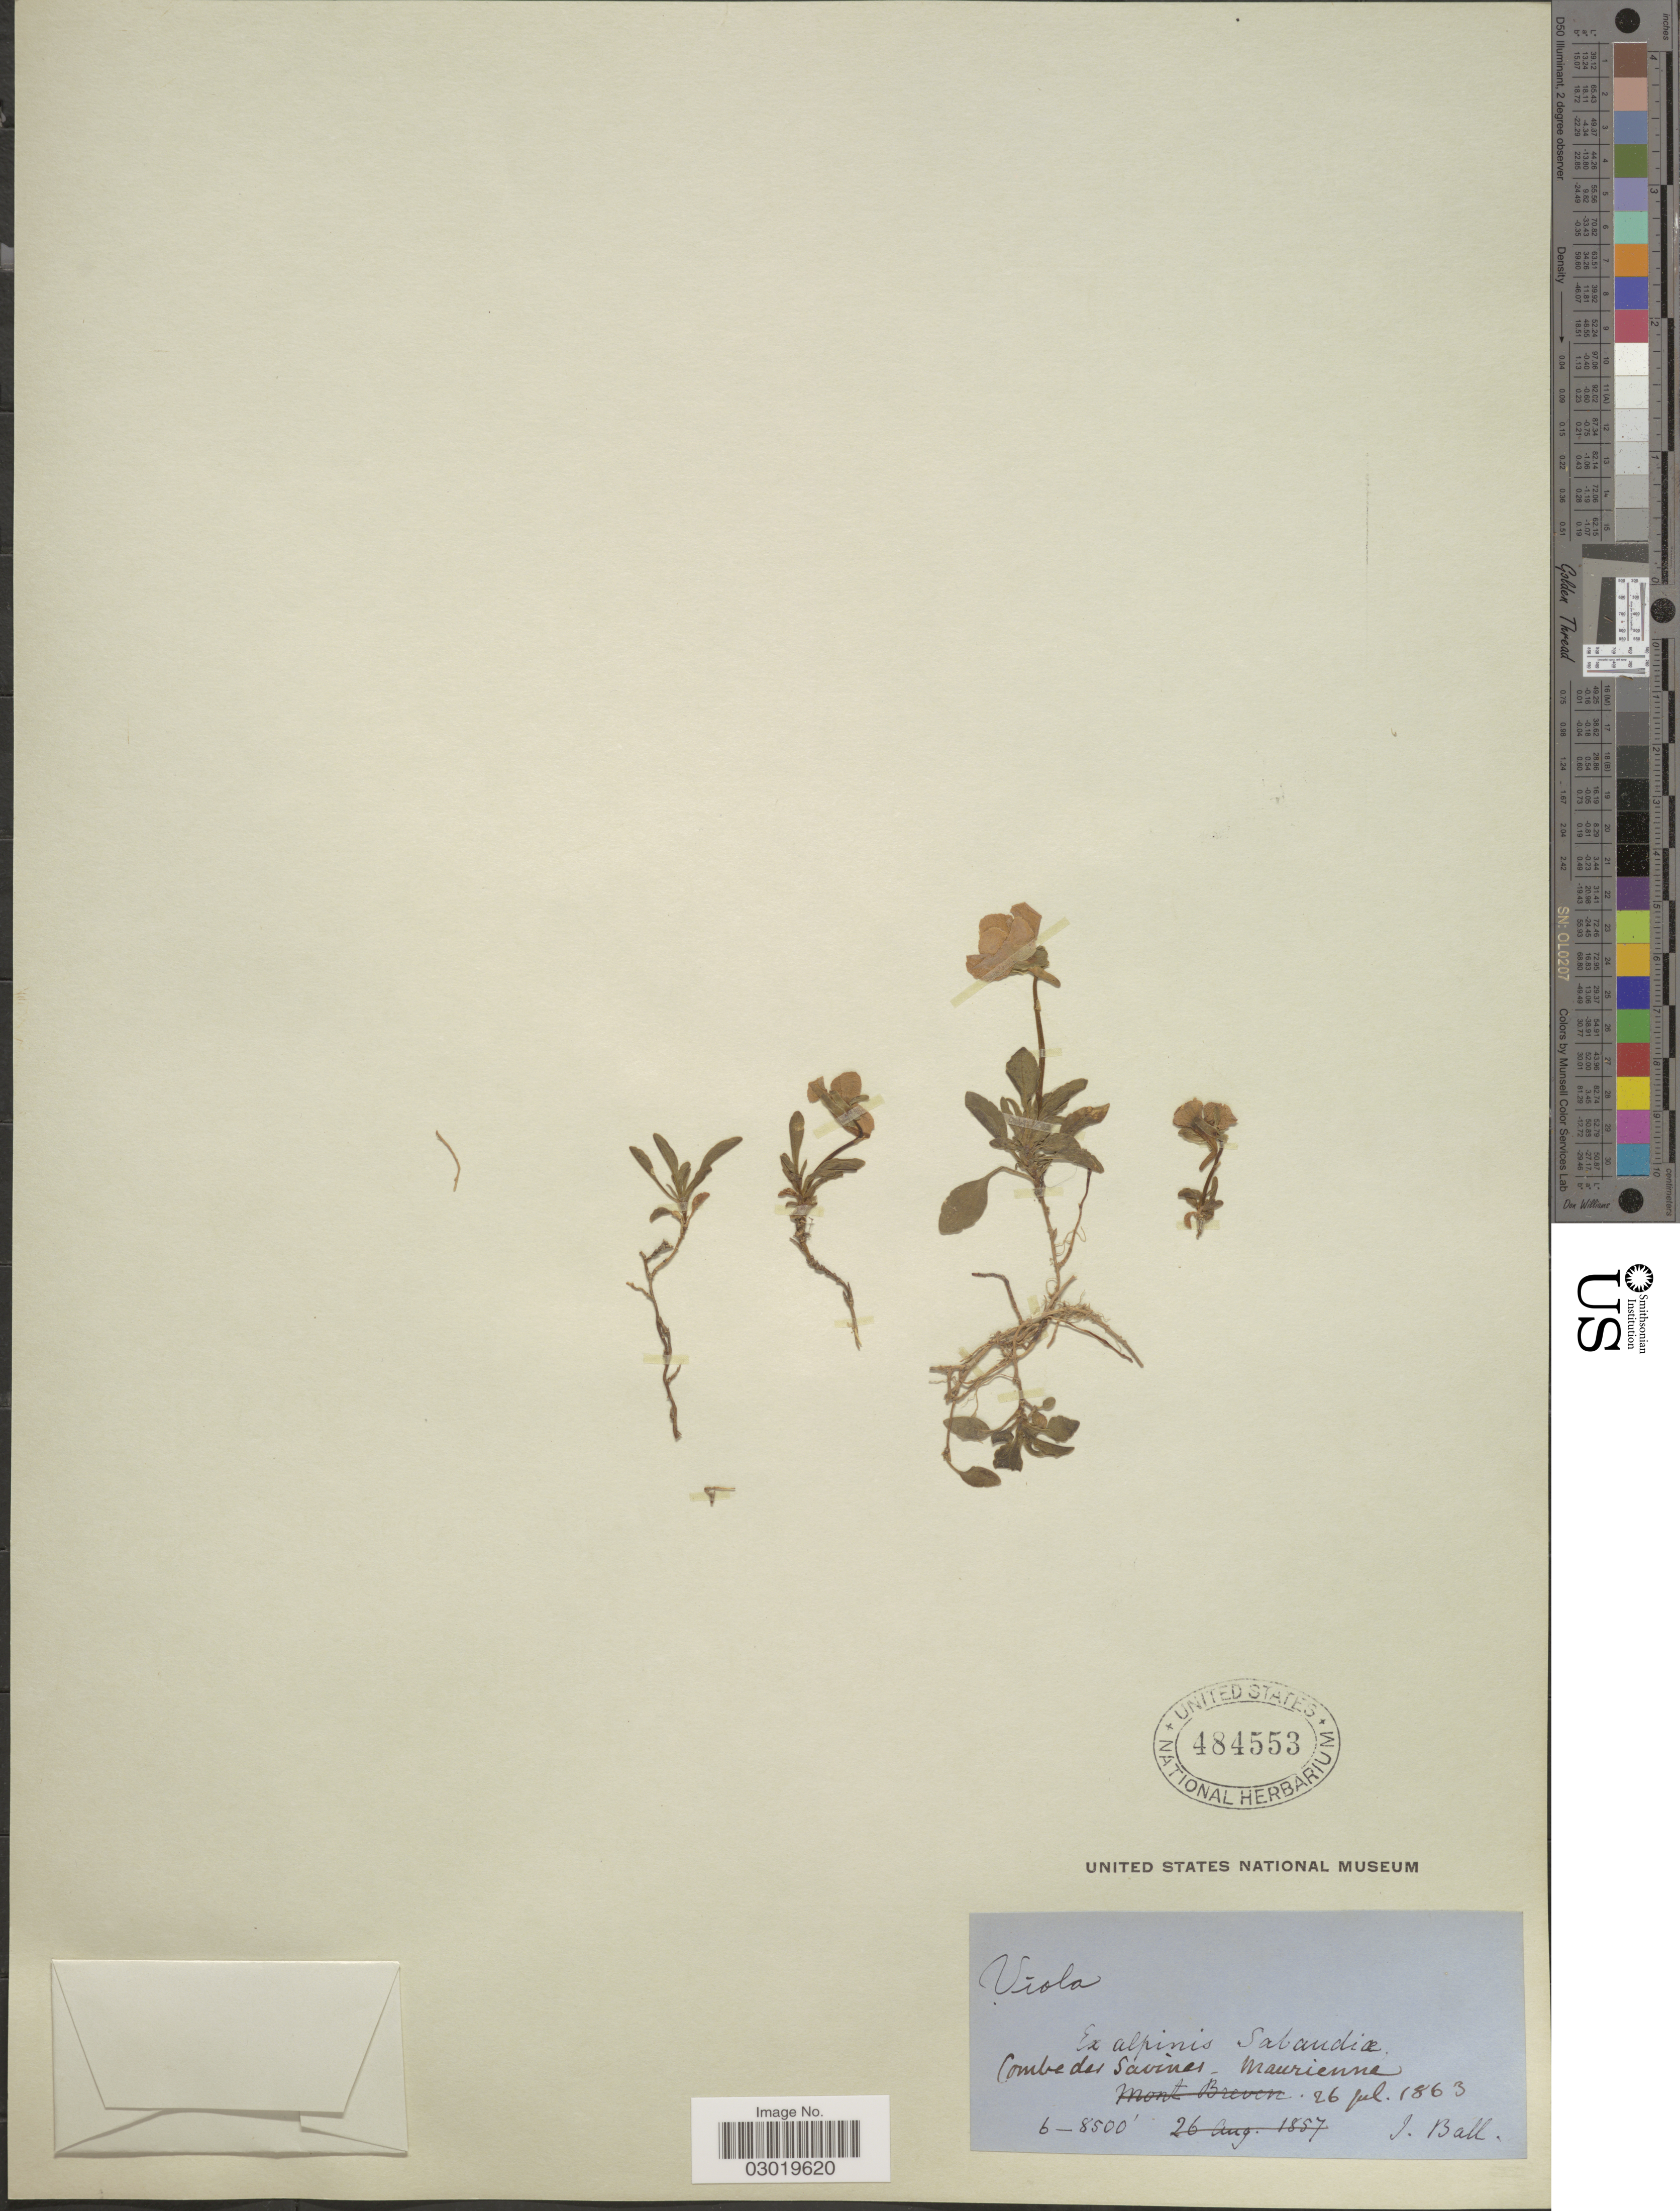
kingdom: Plantae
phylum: Tracheophyta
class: Magnoliopsida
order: Malpighiales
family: Violaceae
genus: Viola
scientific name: Viola sp.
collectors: J. Ball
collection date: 1863-07-26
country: France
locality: Combe des Savines. Maurienne.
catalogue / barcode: US 484553